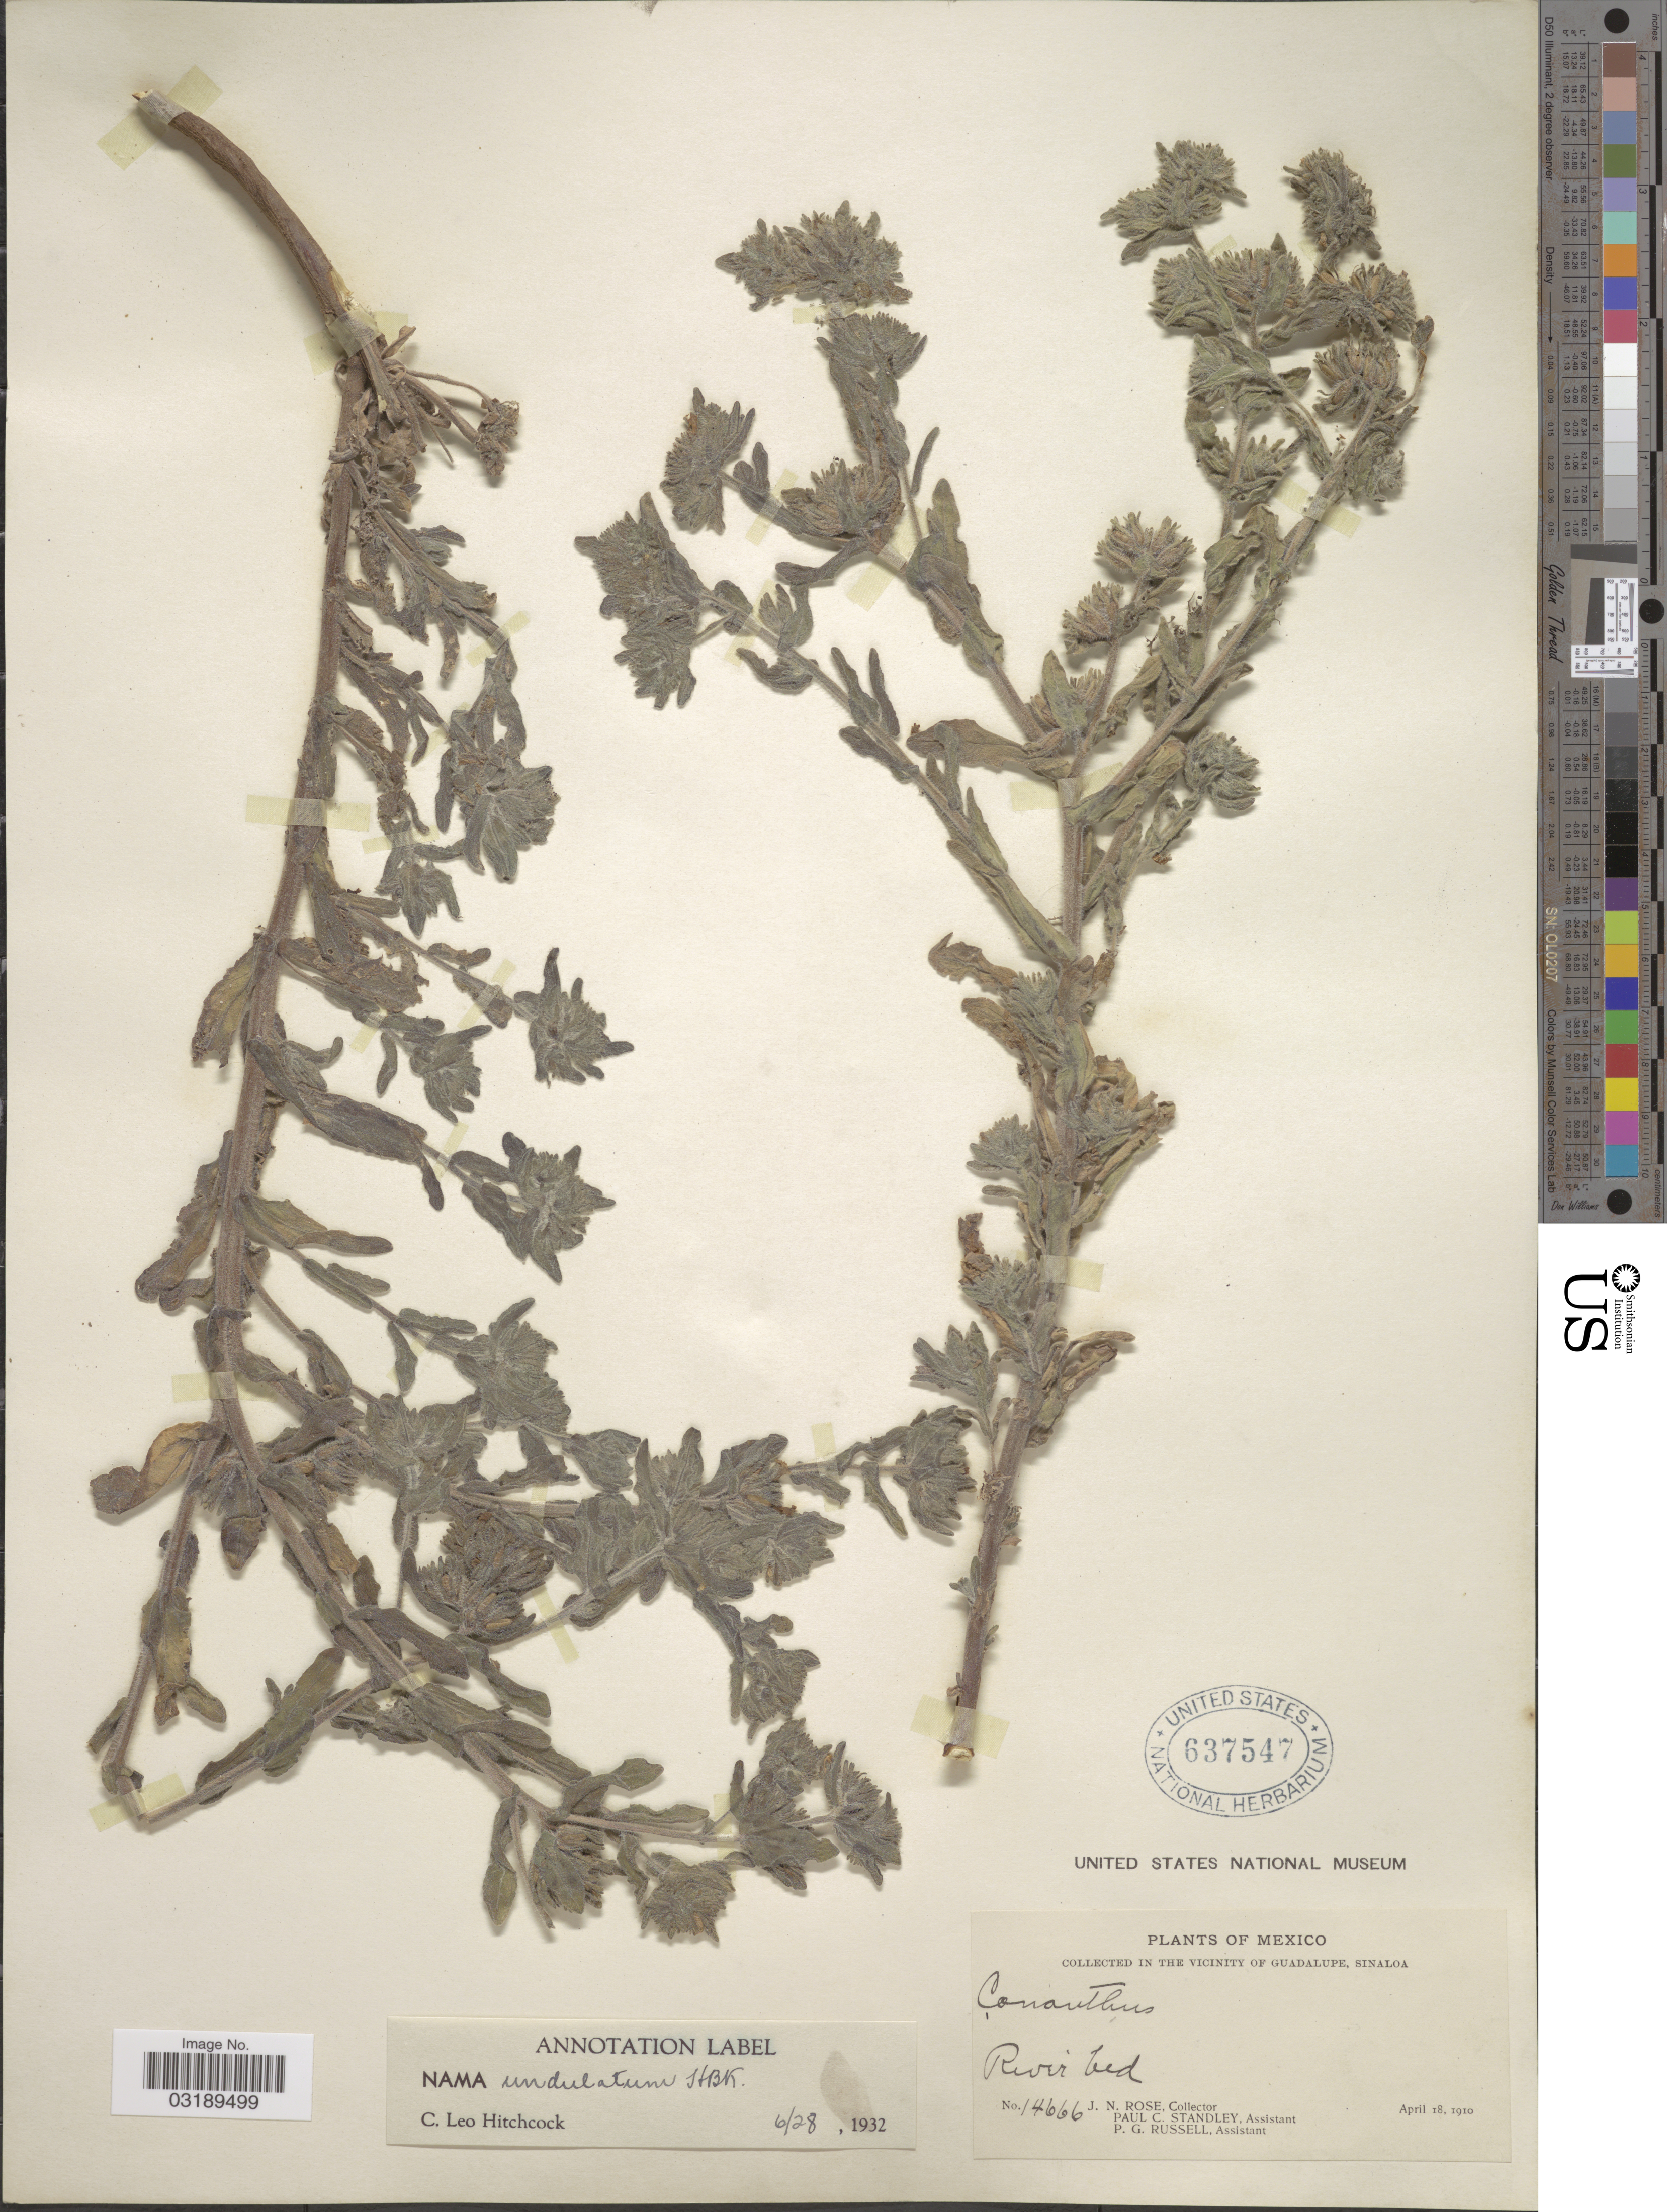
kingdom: Plantae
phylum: Tracheophyta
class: Magnoliopsida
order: Boraginales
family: Namaceae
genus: Nama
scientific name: Nama undulatum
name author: Kunth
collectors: J. N. Rose, P. C. Standley & P. G. Russell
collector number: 14666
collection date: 1910-04-18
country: Mexico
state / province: Sinaloa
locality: Vicinity of Guadalupe. River bed.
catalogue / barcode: US 637547